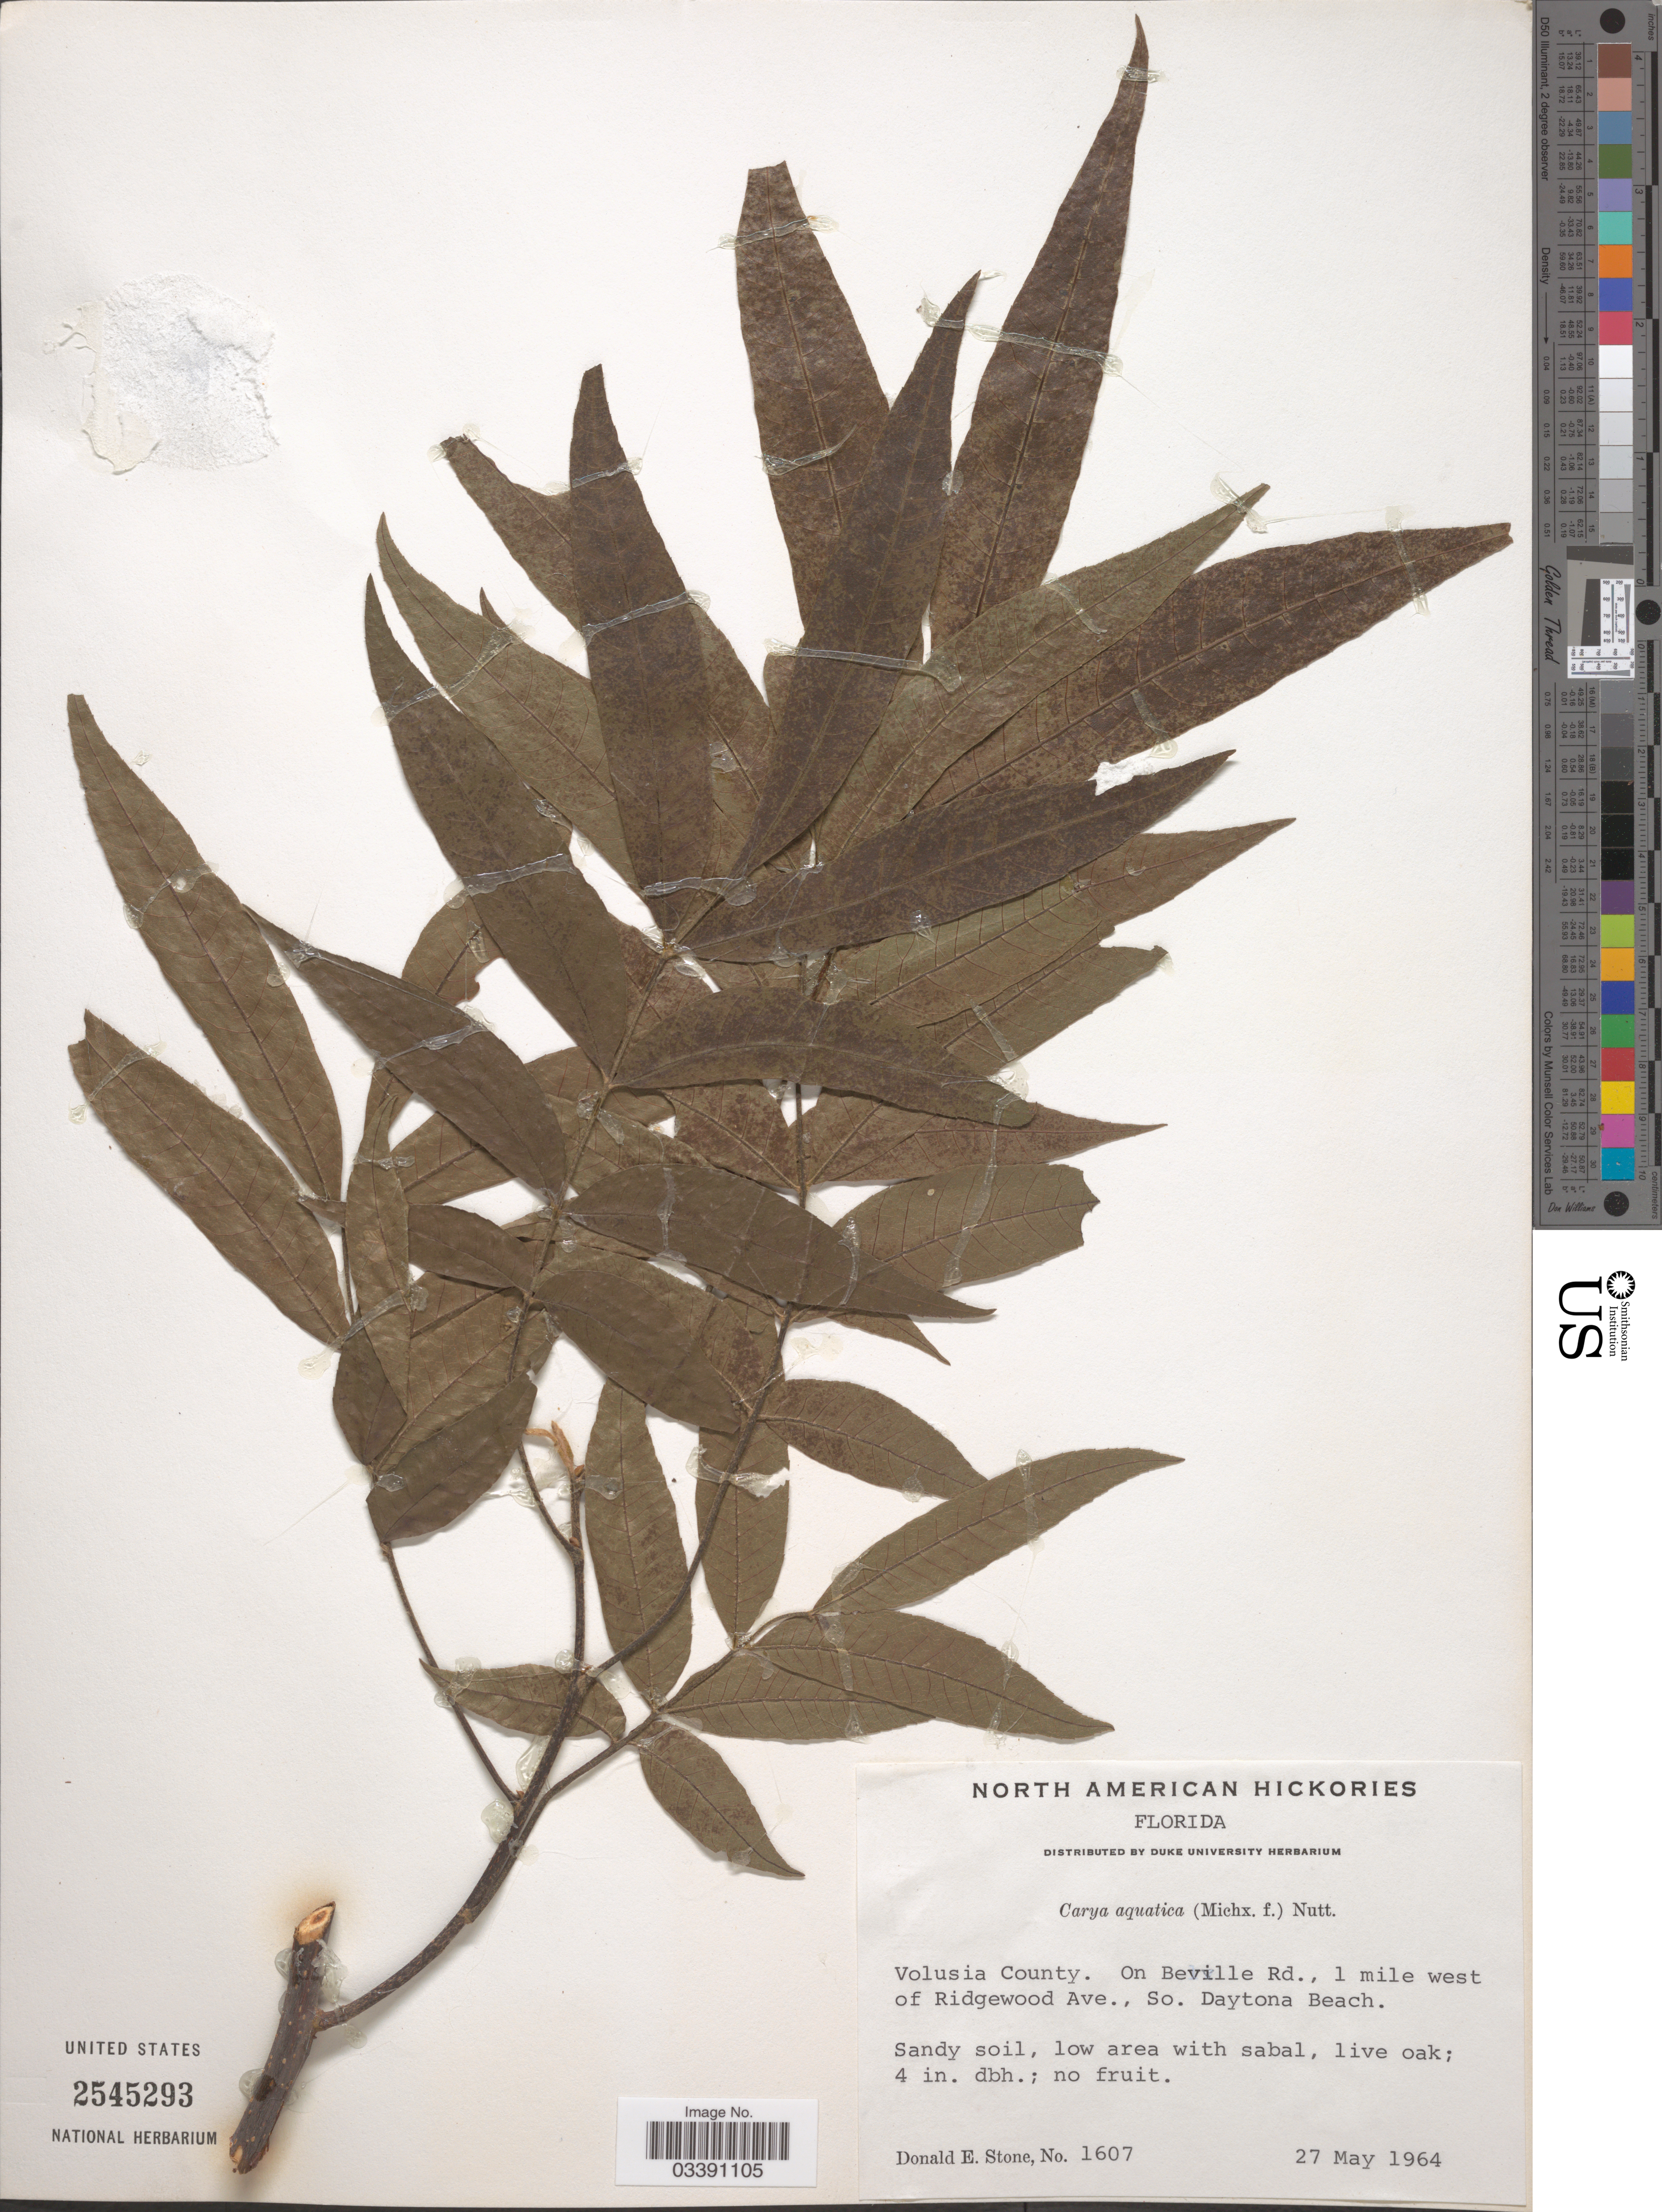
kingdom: Plantae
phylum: Tracheophyta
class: Magnoliopsida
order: Fagales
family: Juglandaceae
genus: Carya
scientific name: Carya aquatica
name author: (F. Michx.) Nutt.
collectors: D. Stone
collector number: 1607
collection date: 1964-05-27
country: United States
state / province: Florida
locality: Volusia County. On Beville Rd., 1 mile west of Ridgewood Ave., So. Daytona Beach.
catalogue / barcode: US 2545293